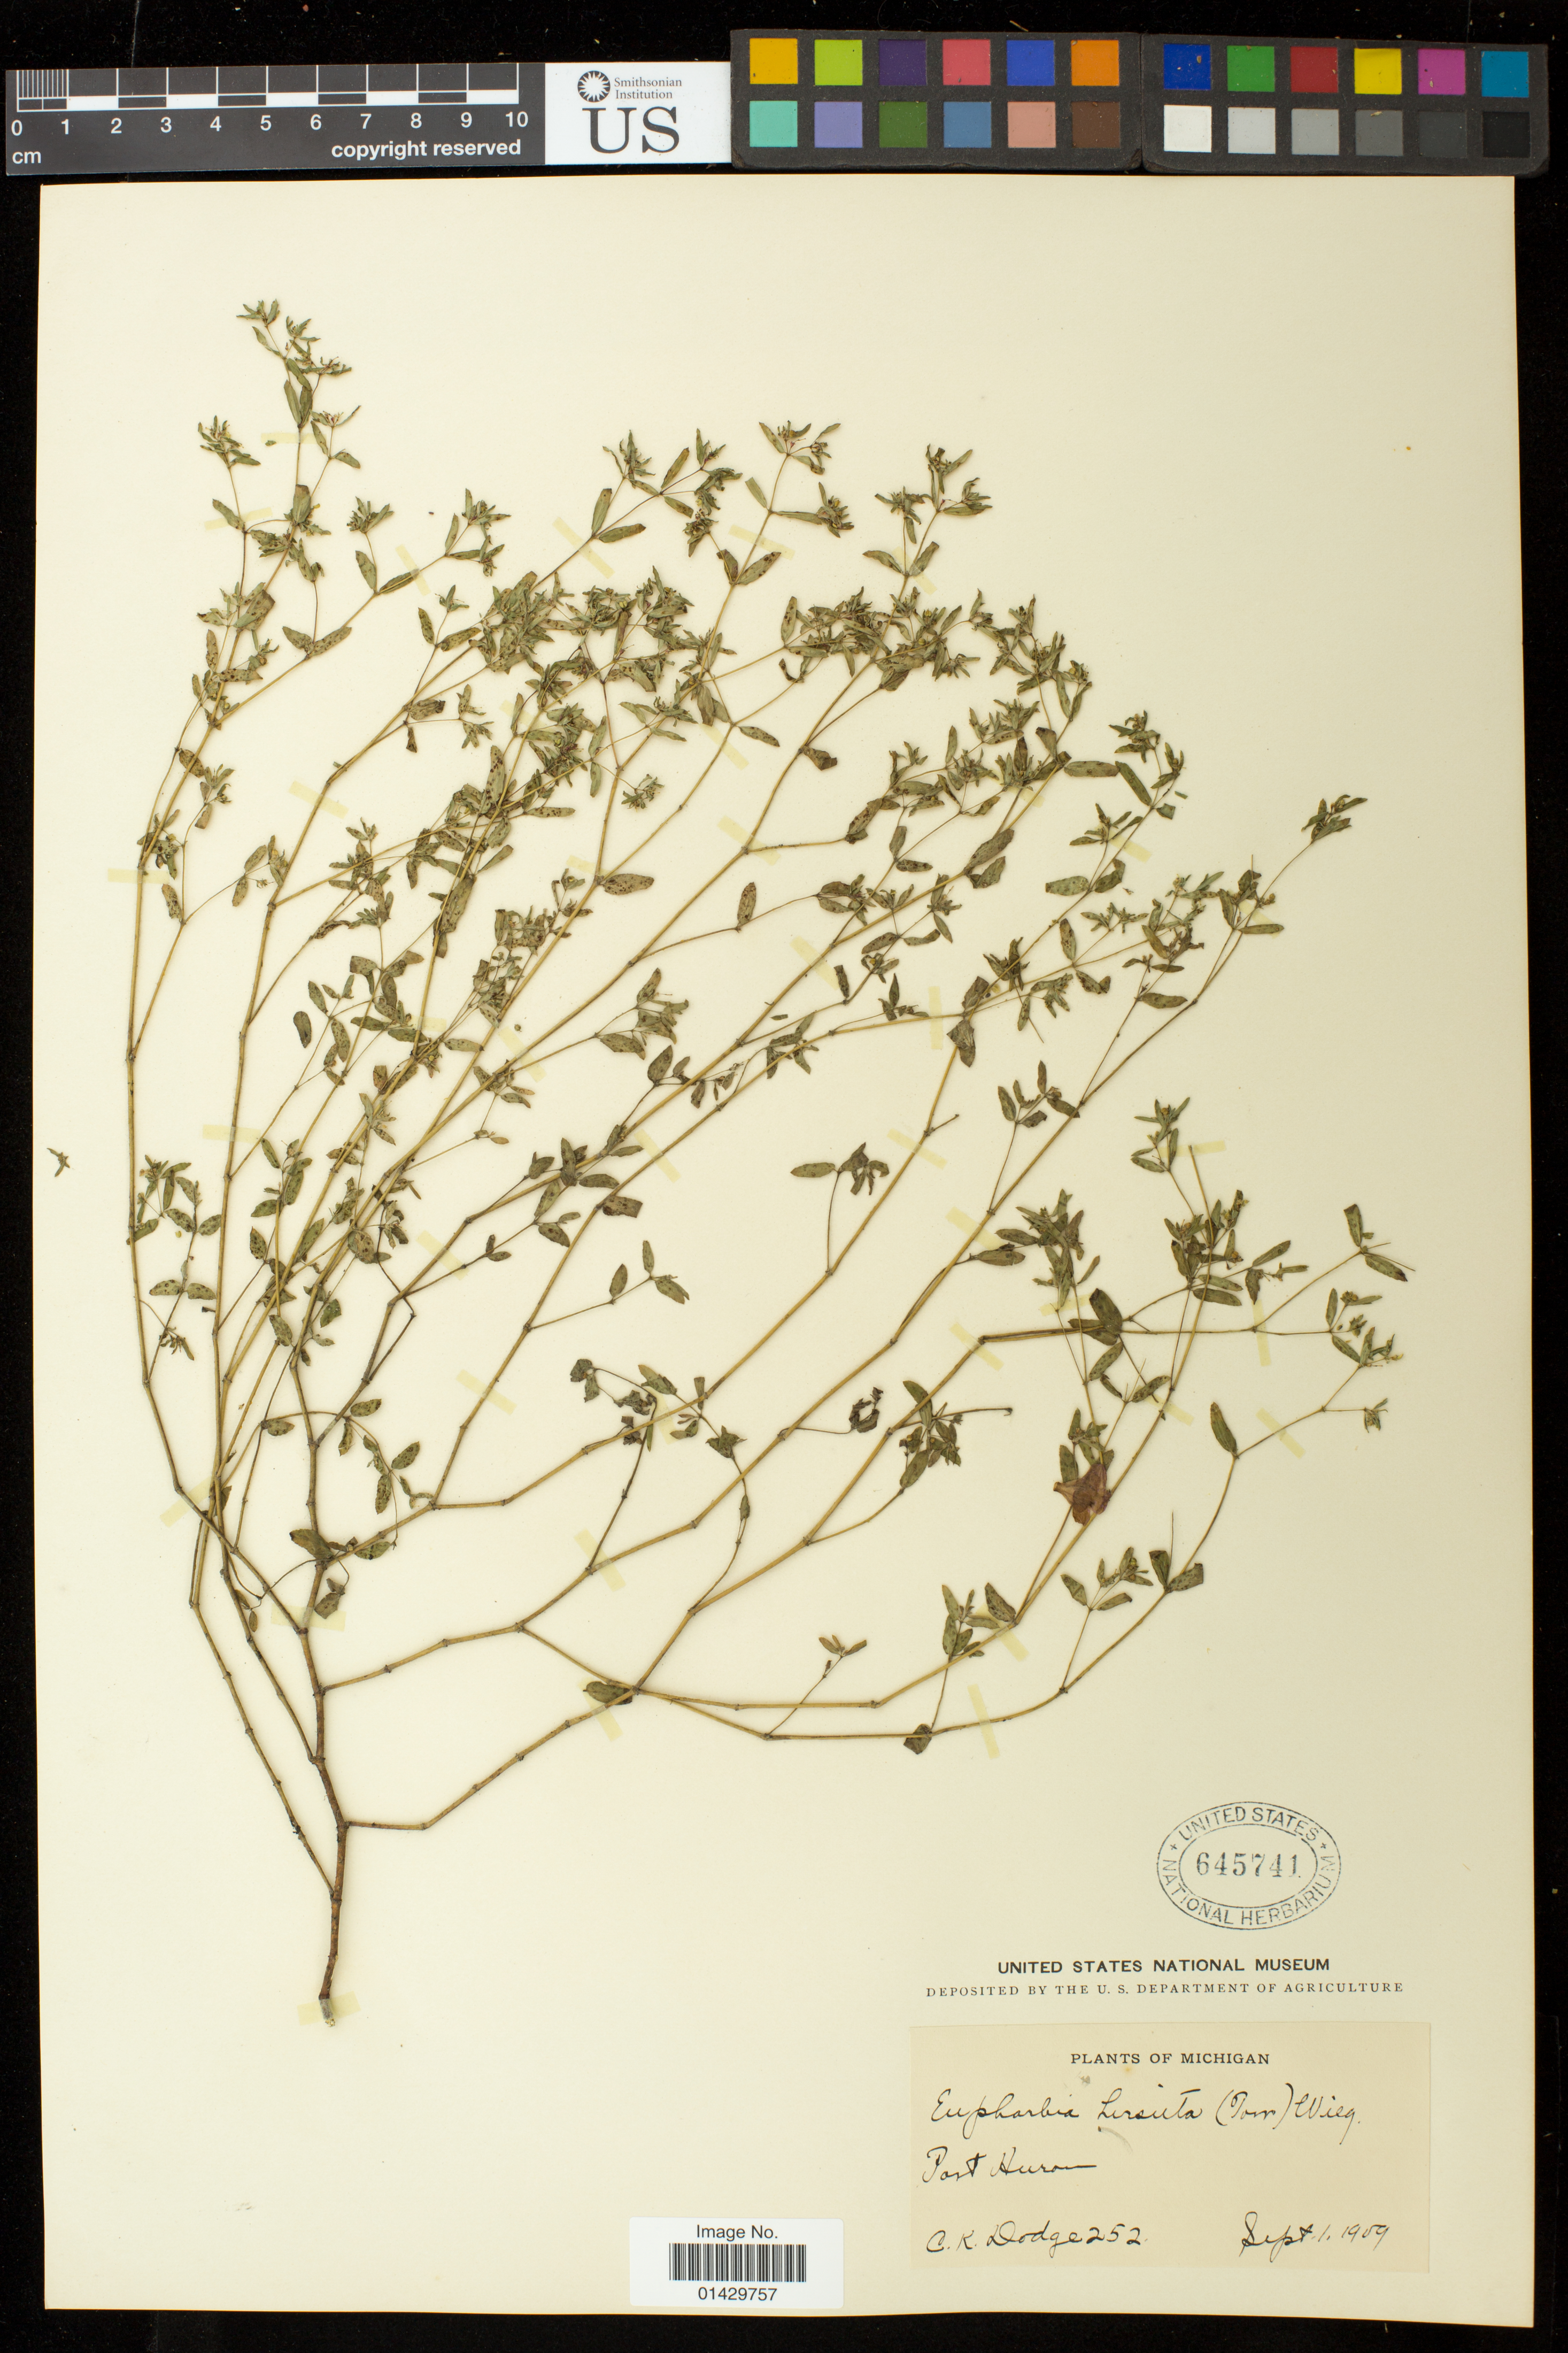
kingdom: Plantae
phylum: Tracheophyta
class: Magnoliopsida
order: Malpighiales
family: Euphorbiaceae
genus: Euphorbia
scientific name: Euphorbia vermiculata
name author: Raf.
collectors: C. Dodge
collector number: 252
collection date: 1909-09-01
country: United States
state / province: Michigan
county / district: Saint Clair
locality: Port Huron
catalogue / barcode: US 645741